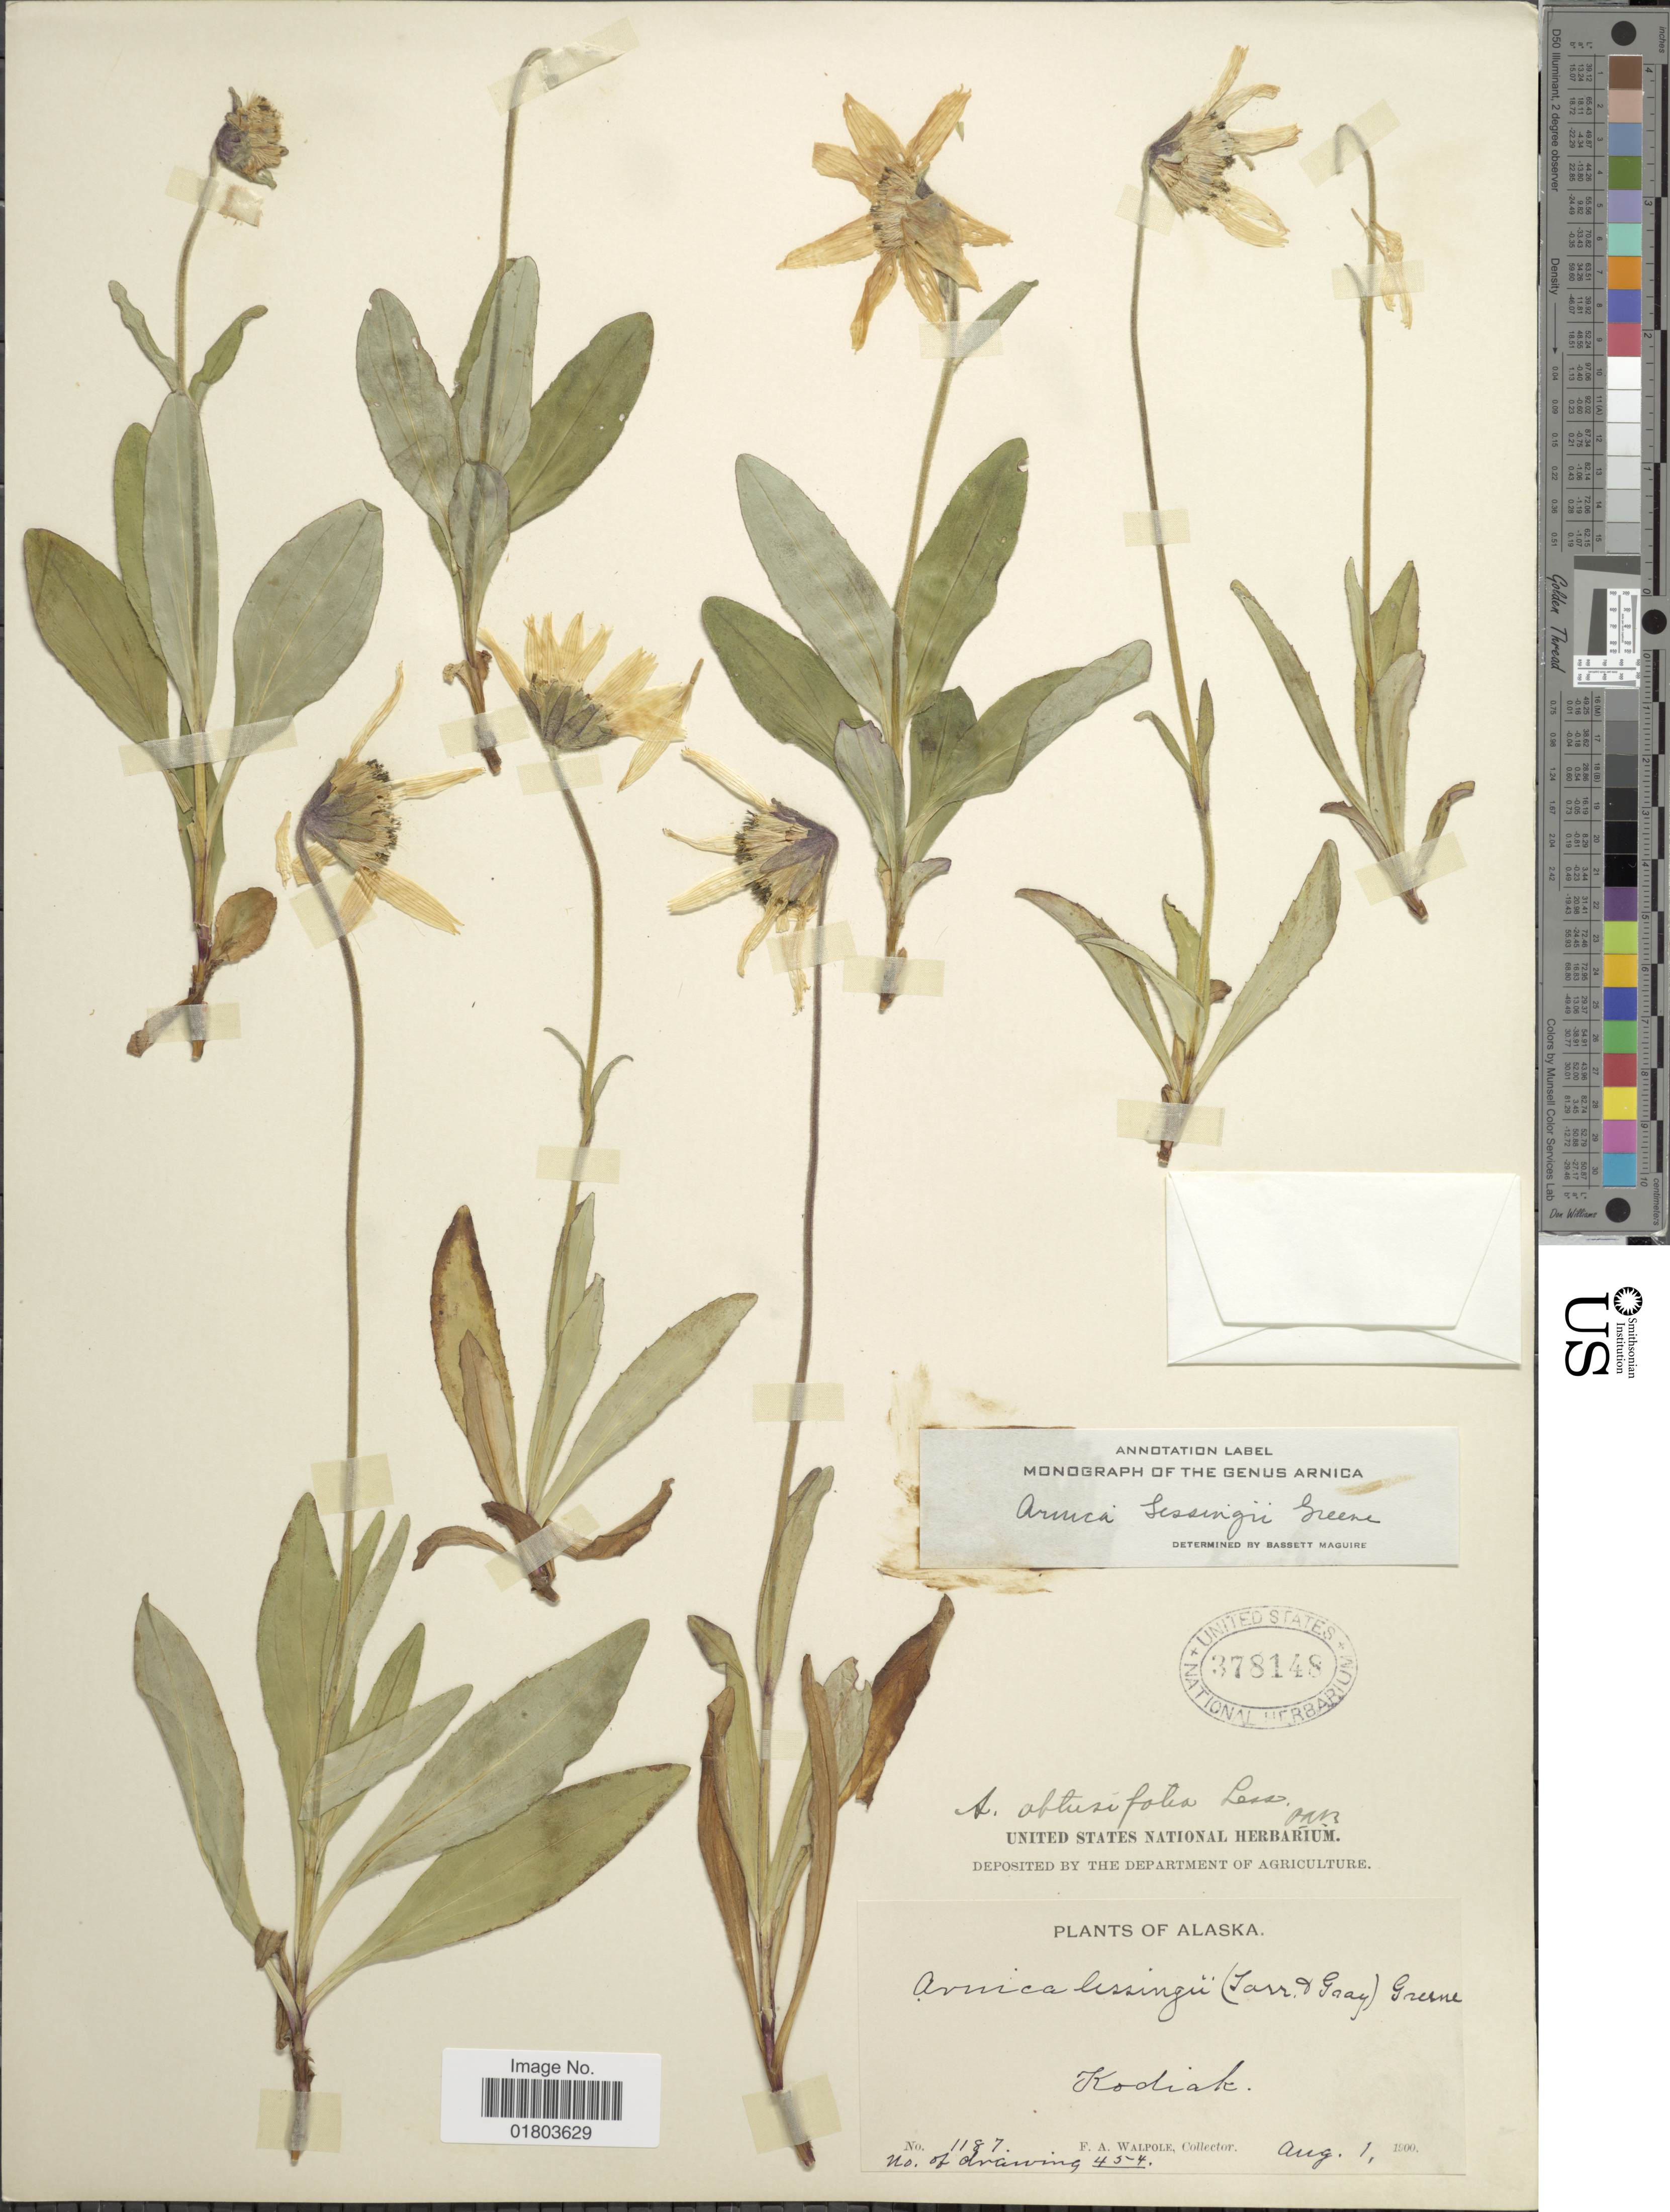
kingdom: Plantae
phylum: Tracheophyta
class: Magnoliopsida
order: Asterales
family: Asteraceae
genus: Arnica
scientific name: Arnica lessingii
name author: (Torr. & A. Gray) Greene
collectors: F. Walpole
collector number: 1187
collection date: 1900-08-01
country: United States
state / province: Alaska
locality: Kodiak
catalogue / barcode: US 378148